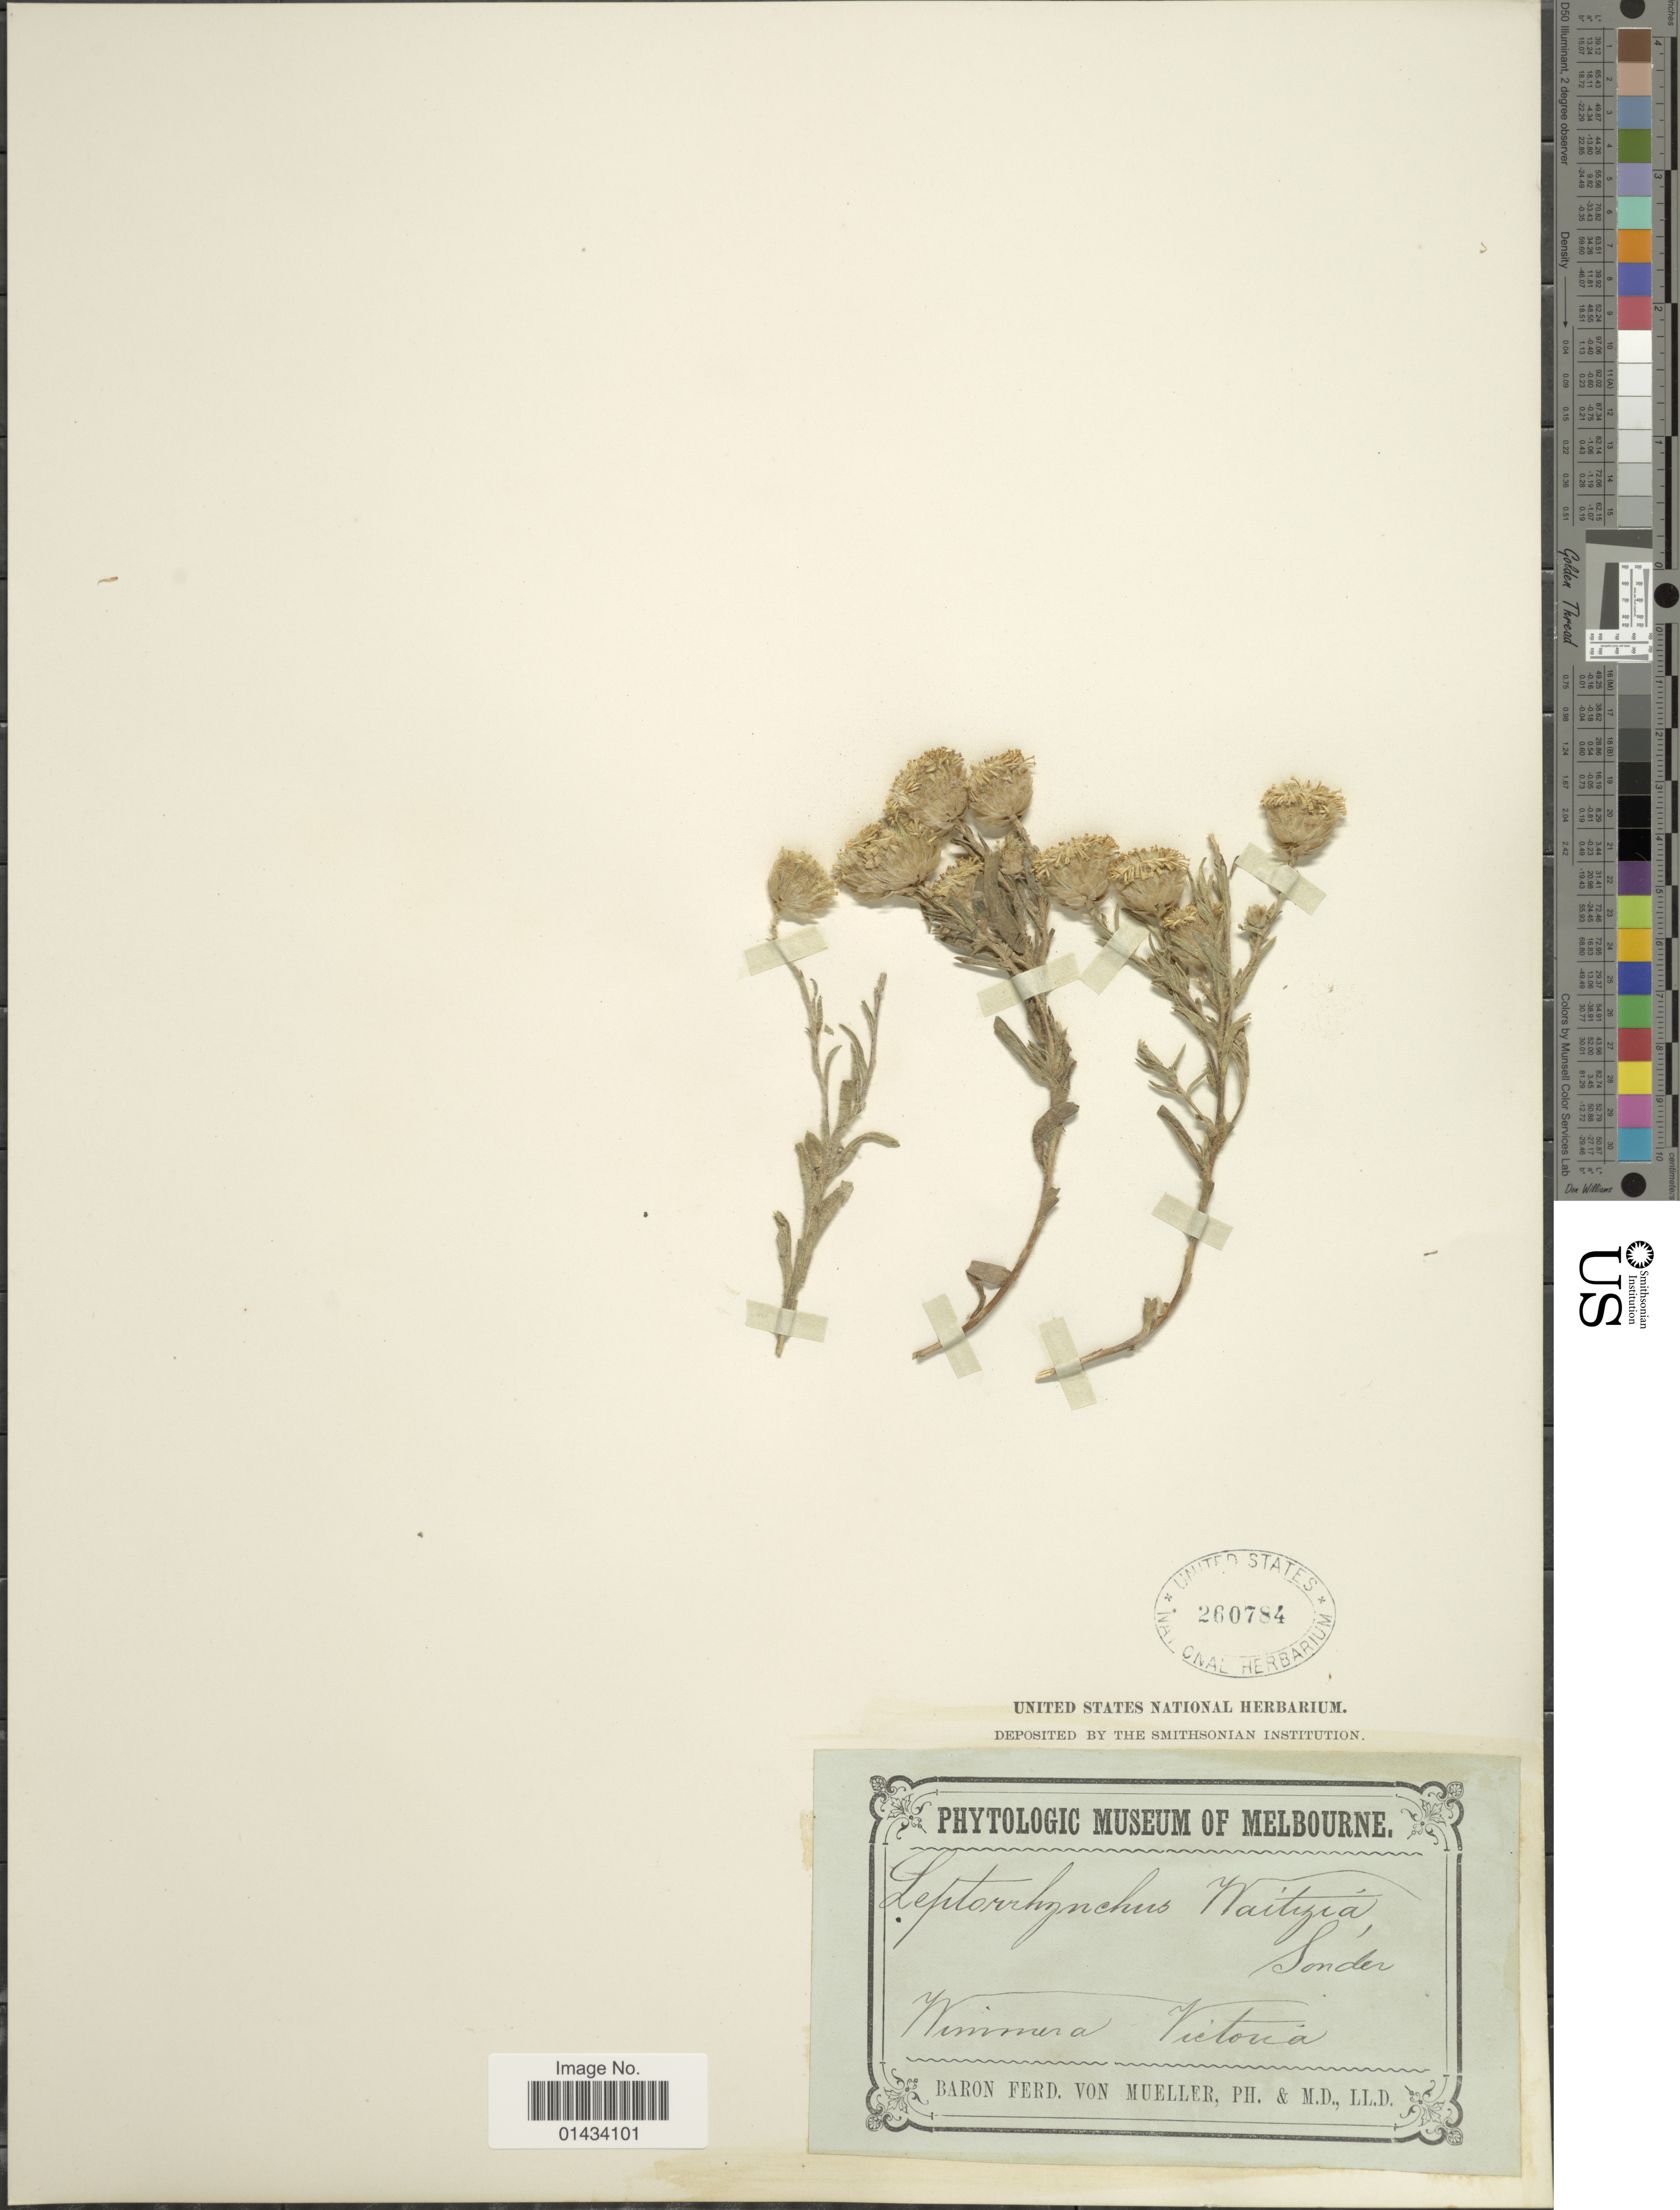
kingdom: Plantae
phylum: Tracheophyta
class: Magnoliopsida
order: Asterales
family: Asteraceae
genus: Leptorhynchos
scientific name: Leptorhynchos waitzia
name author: Sond.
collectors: F. von Mueller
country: Australia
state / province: Victoria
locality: Wimmera, Victoria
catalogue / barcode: US 260784